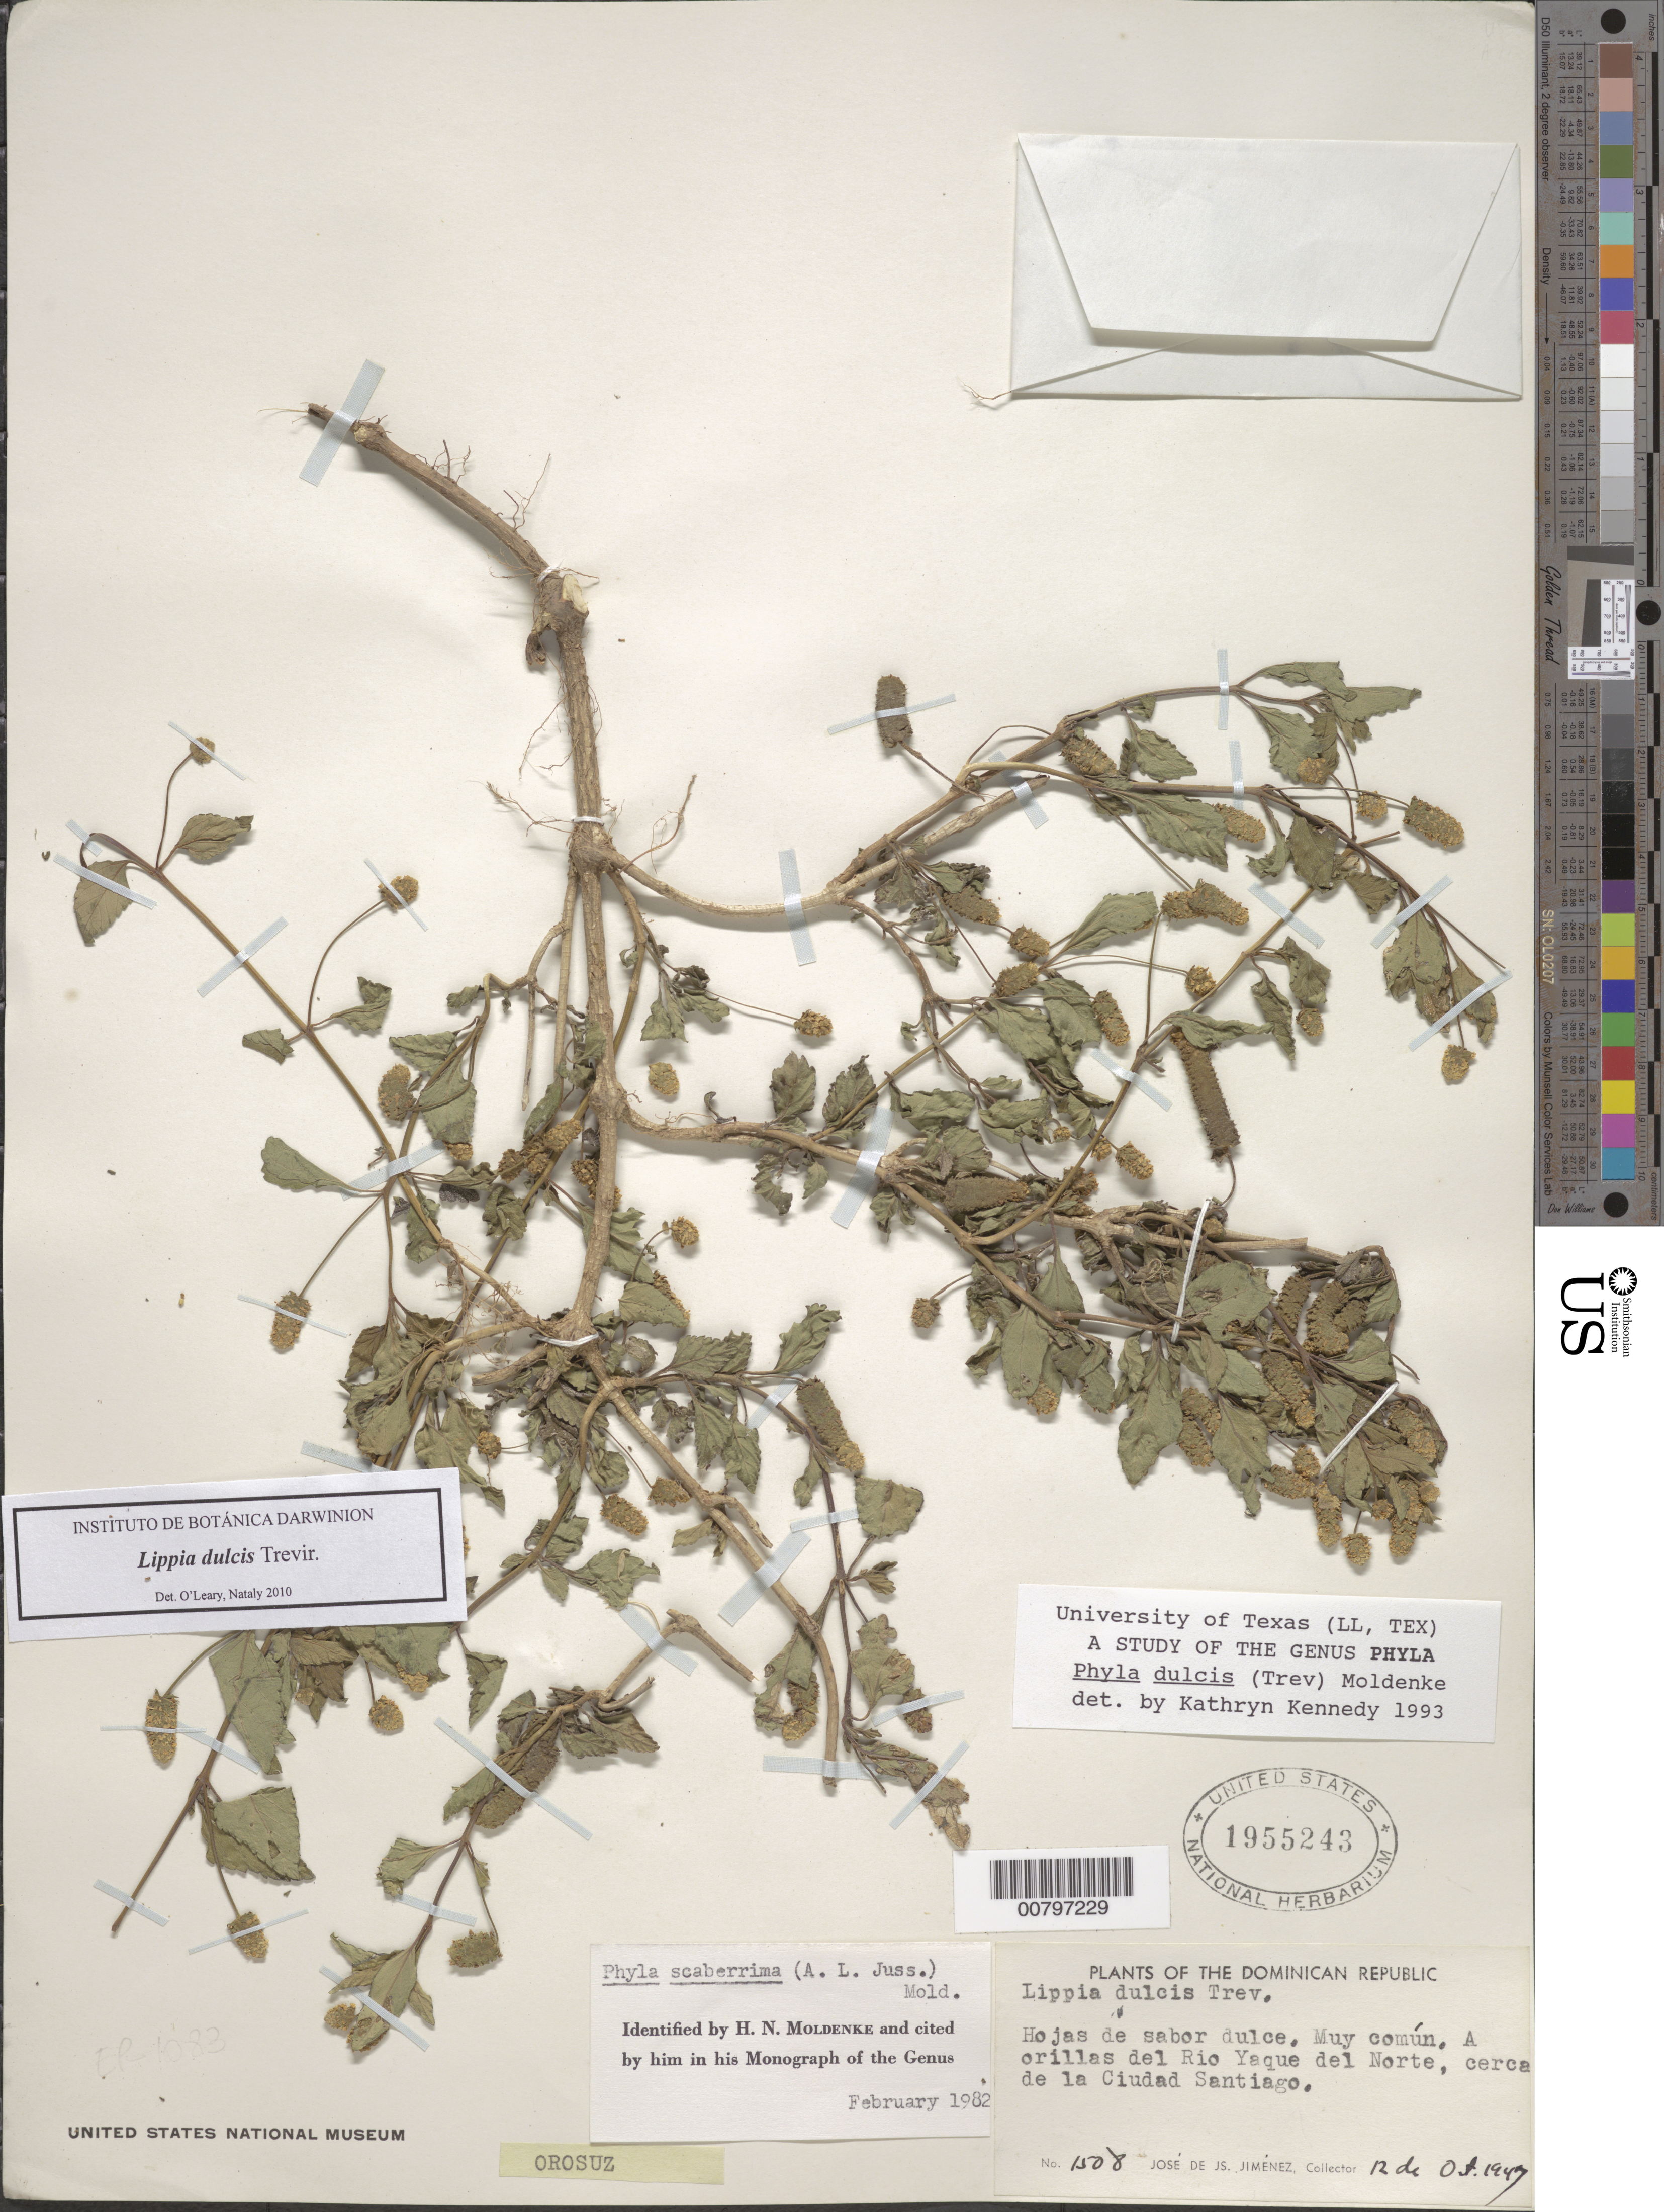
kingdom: Plantae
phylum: Tracheophyta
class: Magnoliopsida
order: Lamiales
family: Verbenaceae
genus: Phyla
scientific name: Phyla scaberrima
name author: (Juss. ex Pers.) Moldenke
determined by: Kennedy, K.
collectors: J. J. Jiménez Almonte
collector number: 1508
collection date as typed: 12 Oct 1947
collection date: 1947-10-12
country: Dominican Republic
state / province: Santiago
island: Hispaniola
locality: Edge of Rio Yaque del Norte, near Santiago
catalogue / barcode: US 1955243